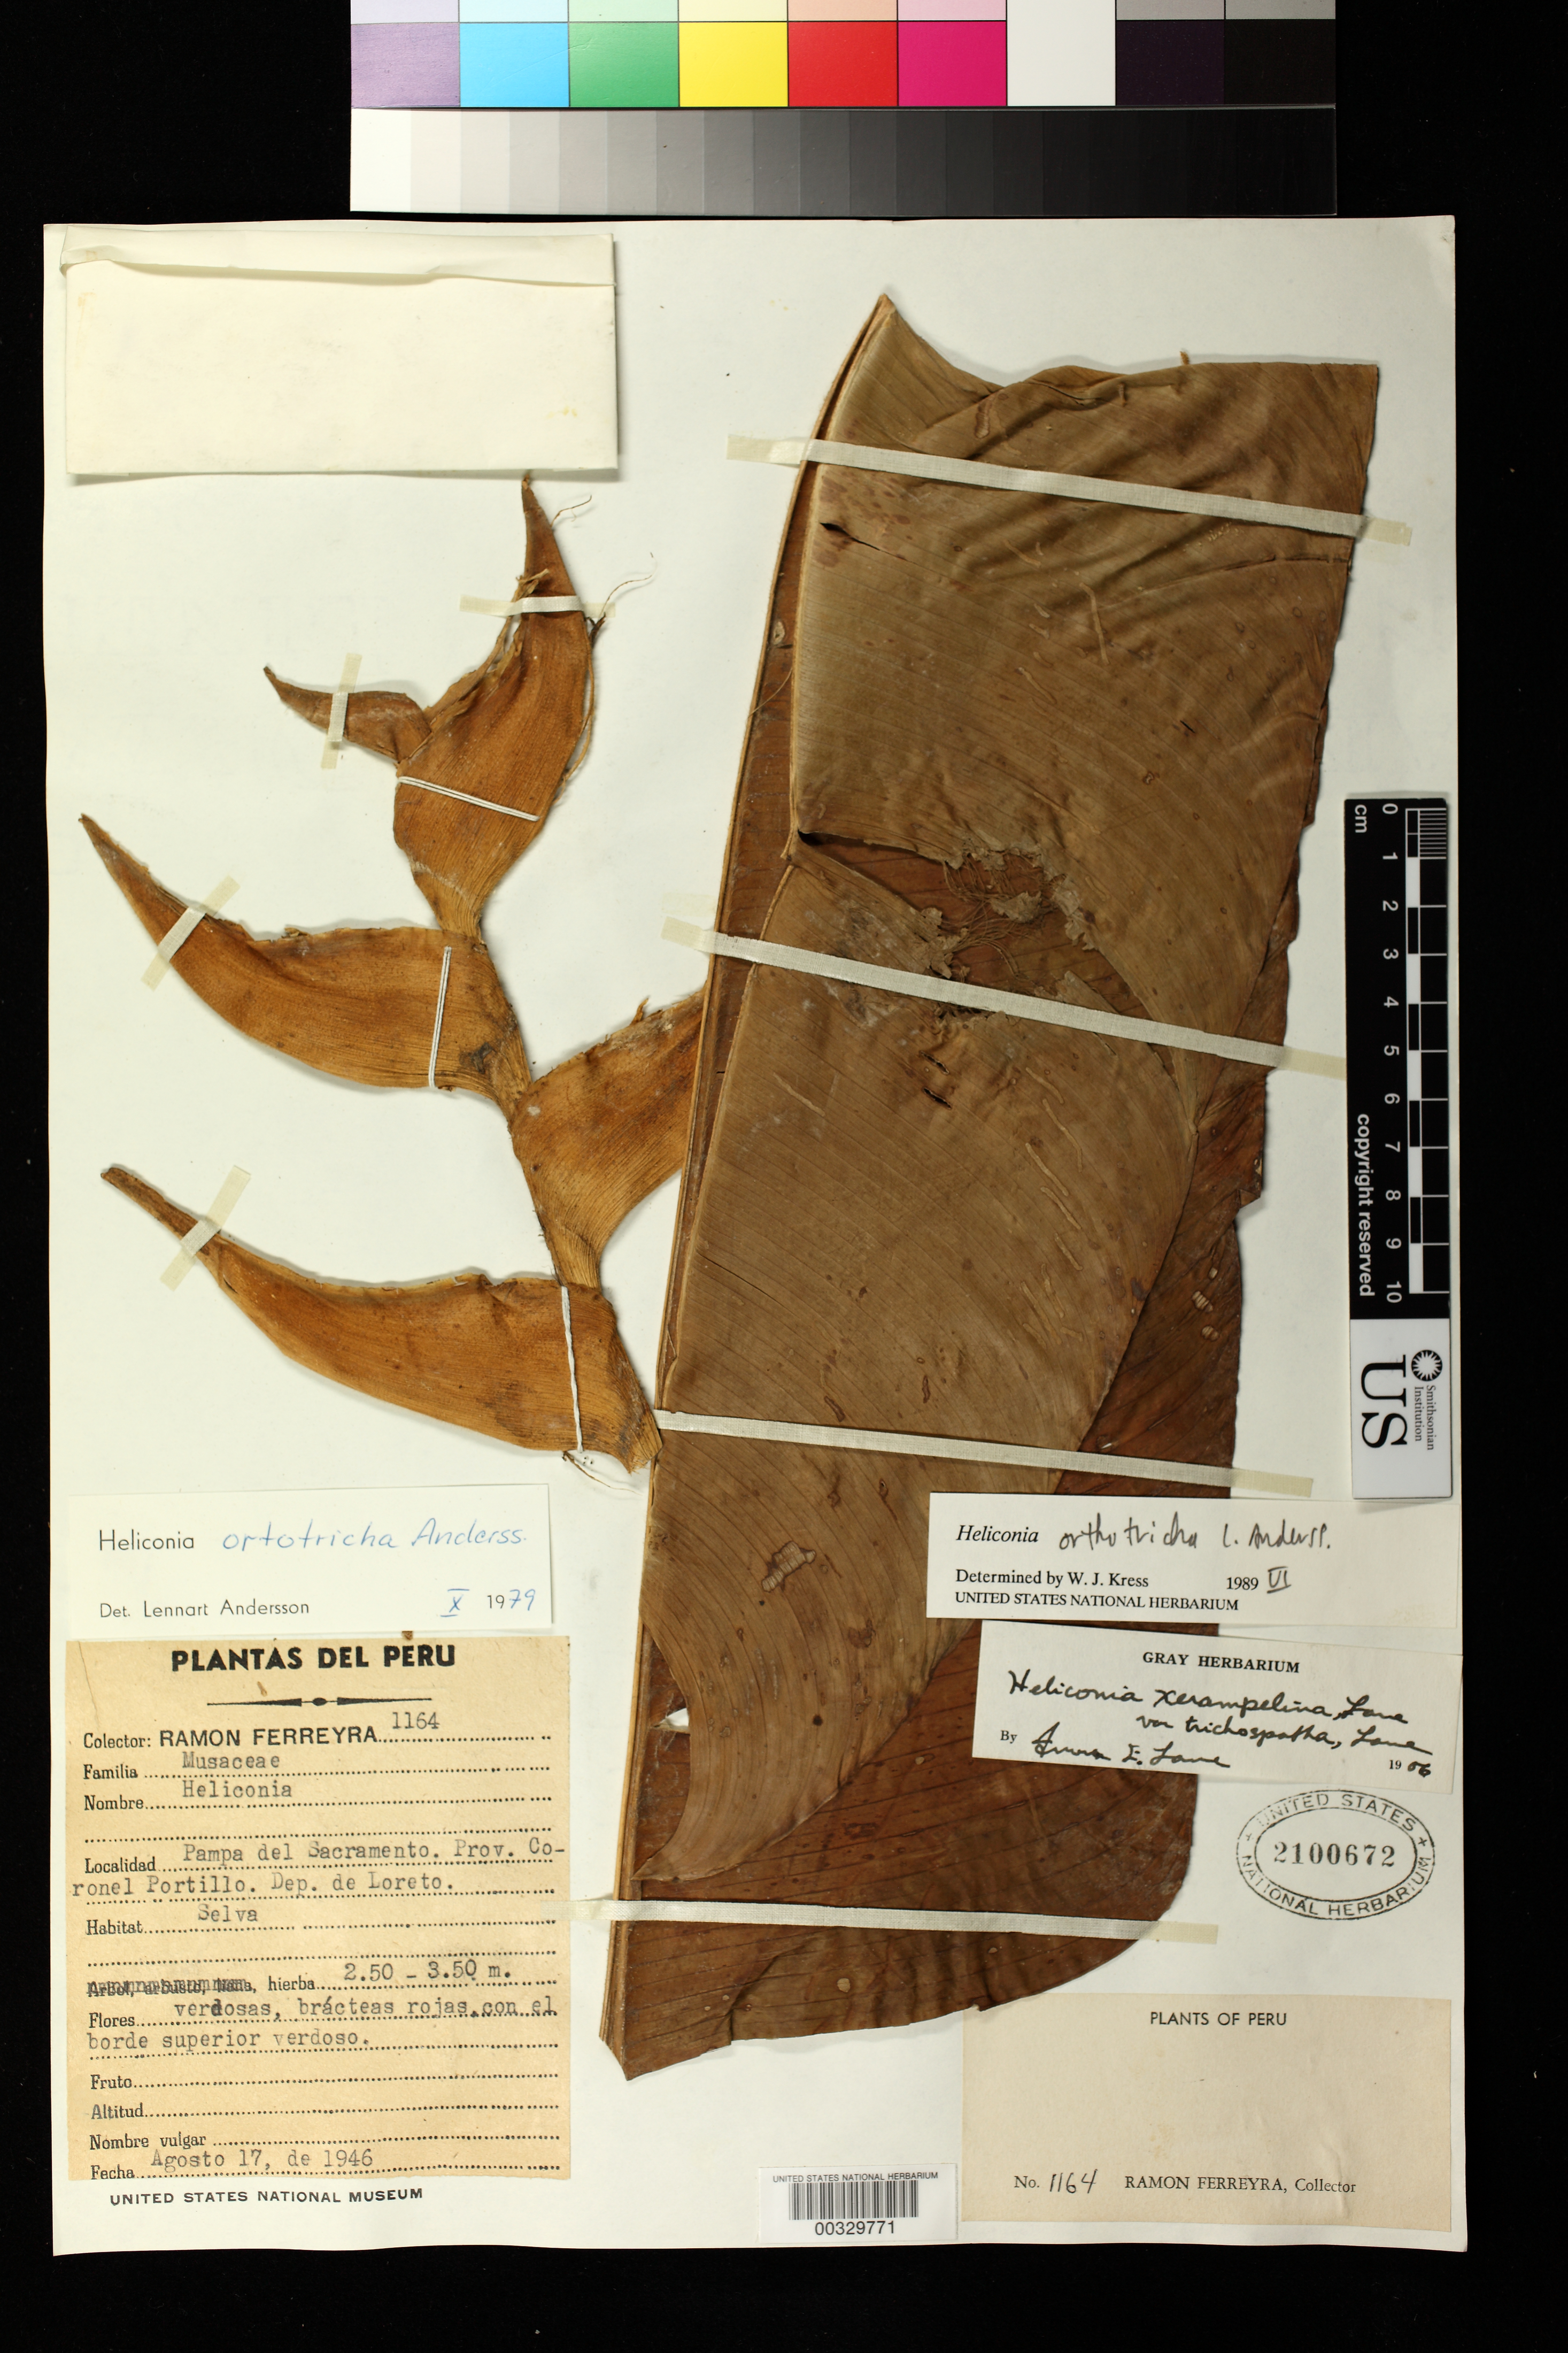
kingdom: Plantae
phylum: Tracheophyta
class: Liliopsida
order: Zingiberales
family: Heliconiaceae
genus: Heliconia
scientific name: Heliconia orthotricha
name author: L. Andersson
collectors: R. A. Ferreyra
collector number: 1164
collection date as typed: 17 Aug 1946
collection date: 1946-08-17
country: Peru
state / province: Loreto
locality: Coronel Portillo Prov. [?], Pampa del Sacramento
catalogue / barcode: US 2100672